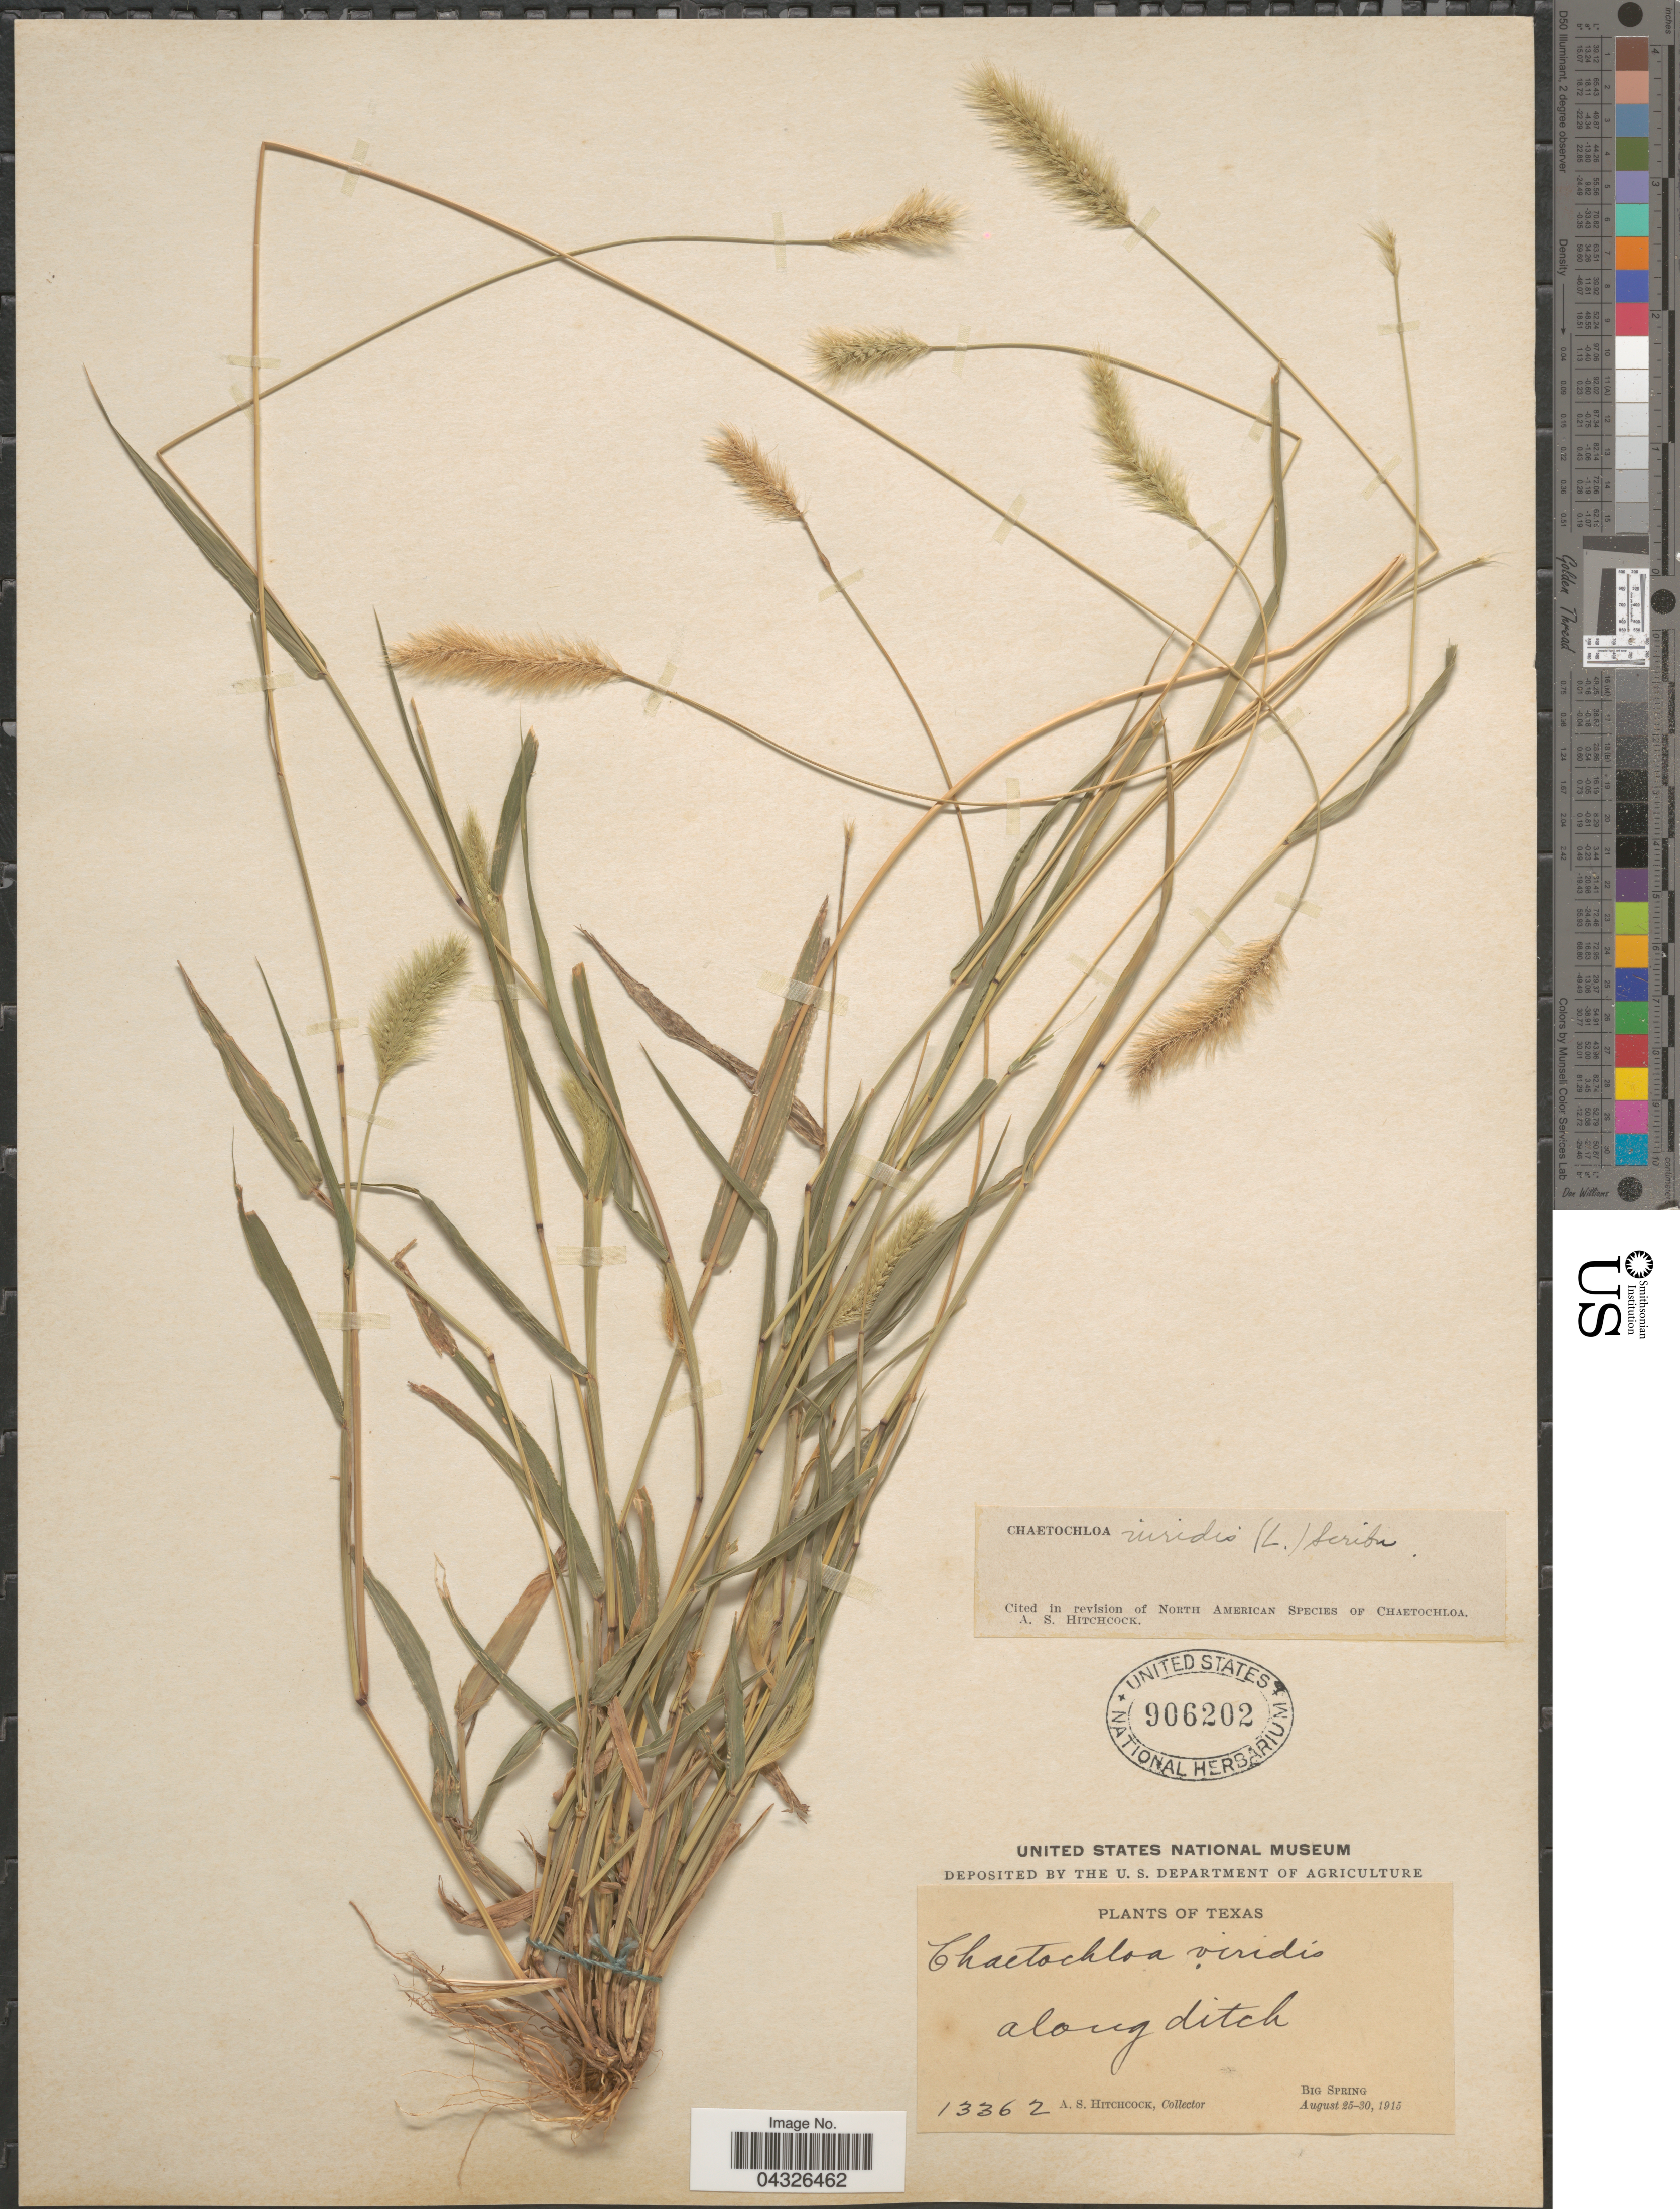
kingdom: Plantae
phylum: Tracheophyta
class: Liliopsida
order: Poales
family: Poaceae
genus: Setaria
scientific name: Setaria viridis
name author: (L.) P. Beauv.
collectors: A. S. Hitchcock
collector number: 13362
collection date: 1915-08-25/1915-08-30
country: United States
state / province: Texas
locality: Along ditch. Big Spring.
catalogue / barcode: US 906202